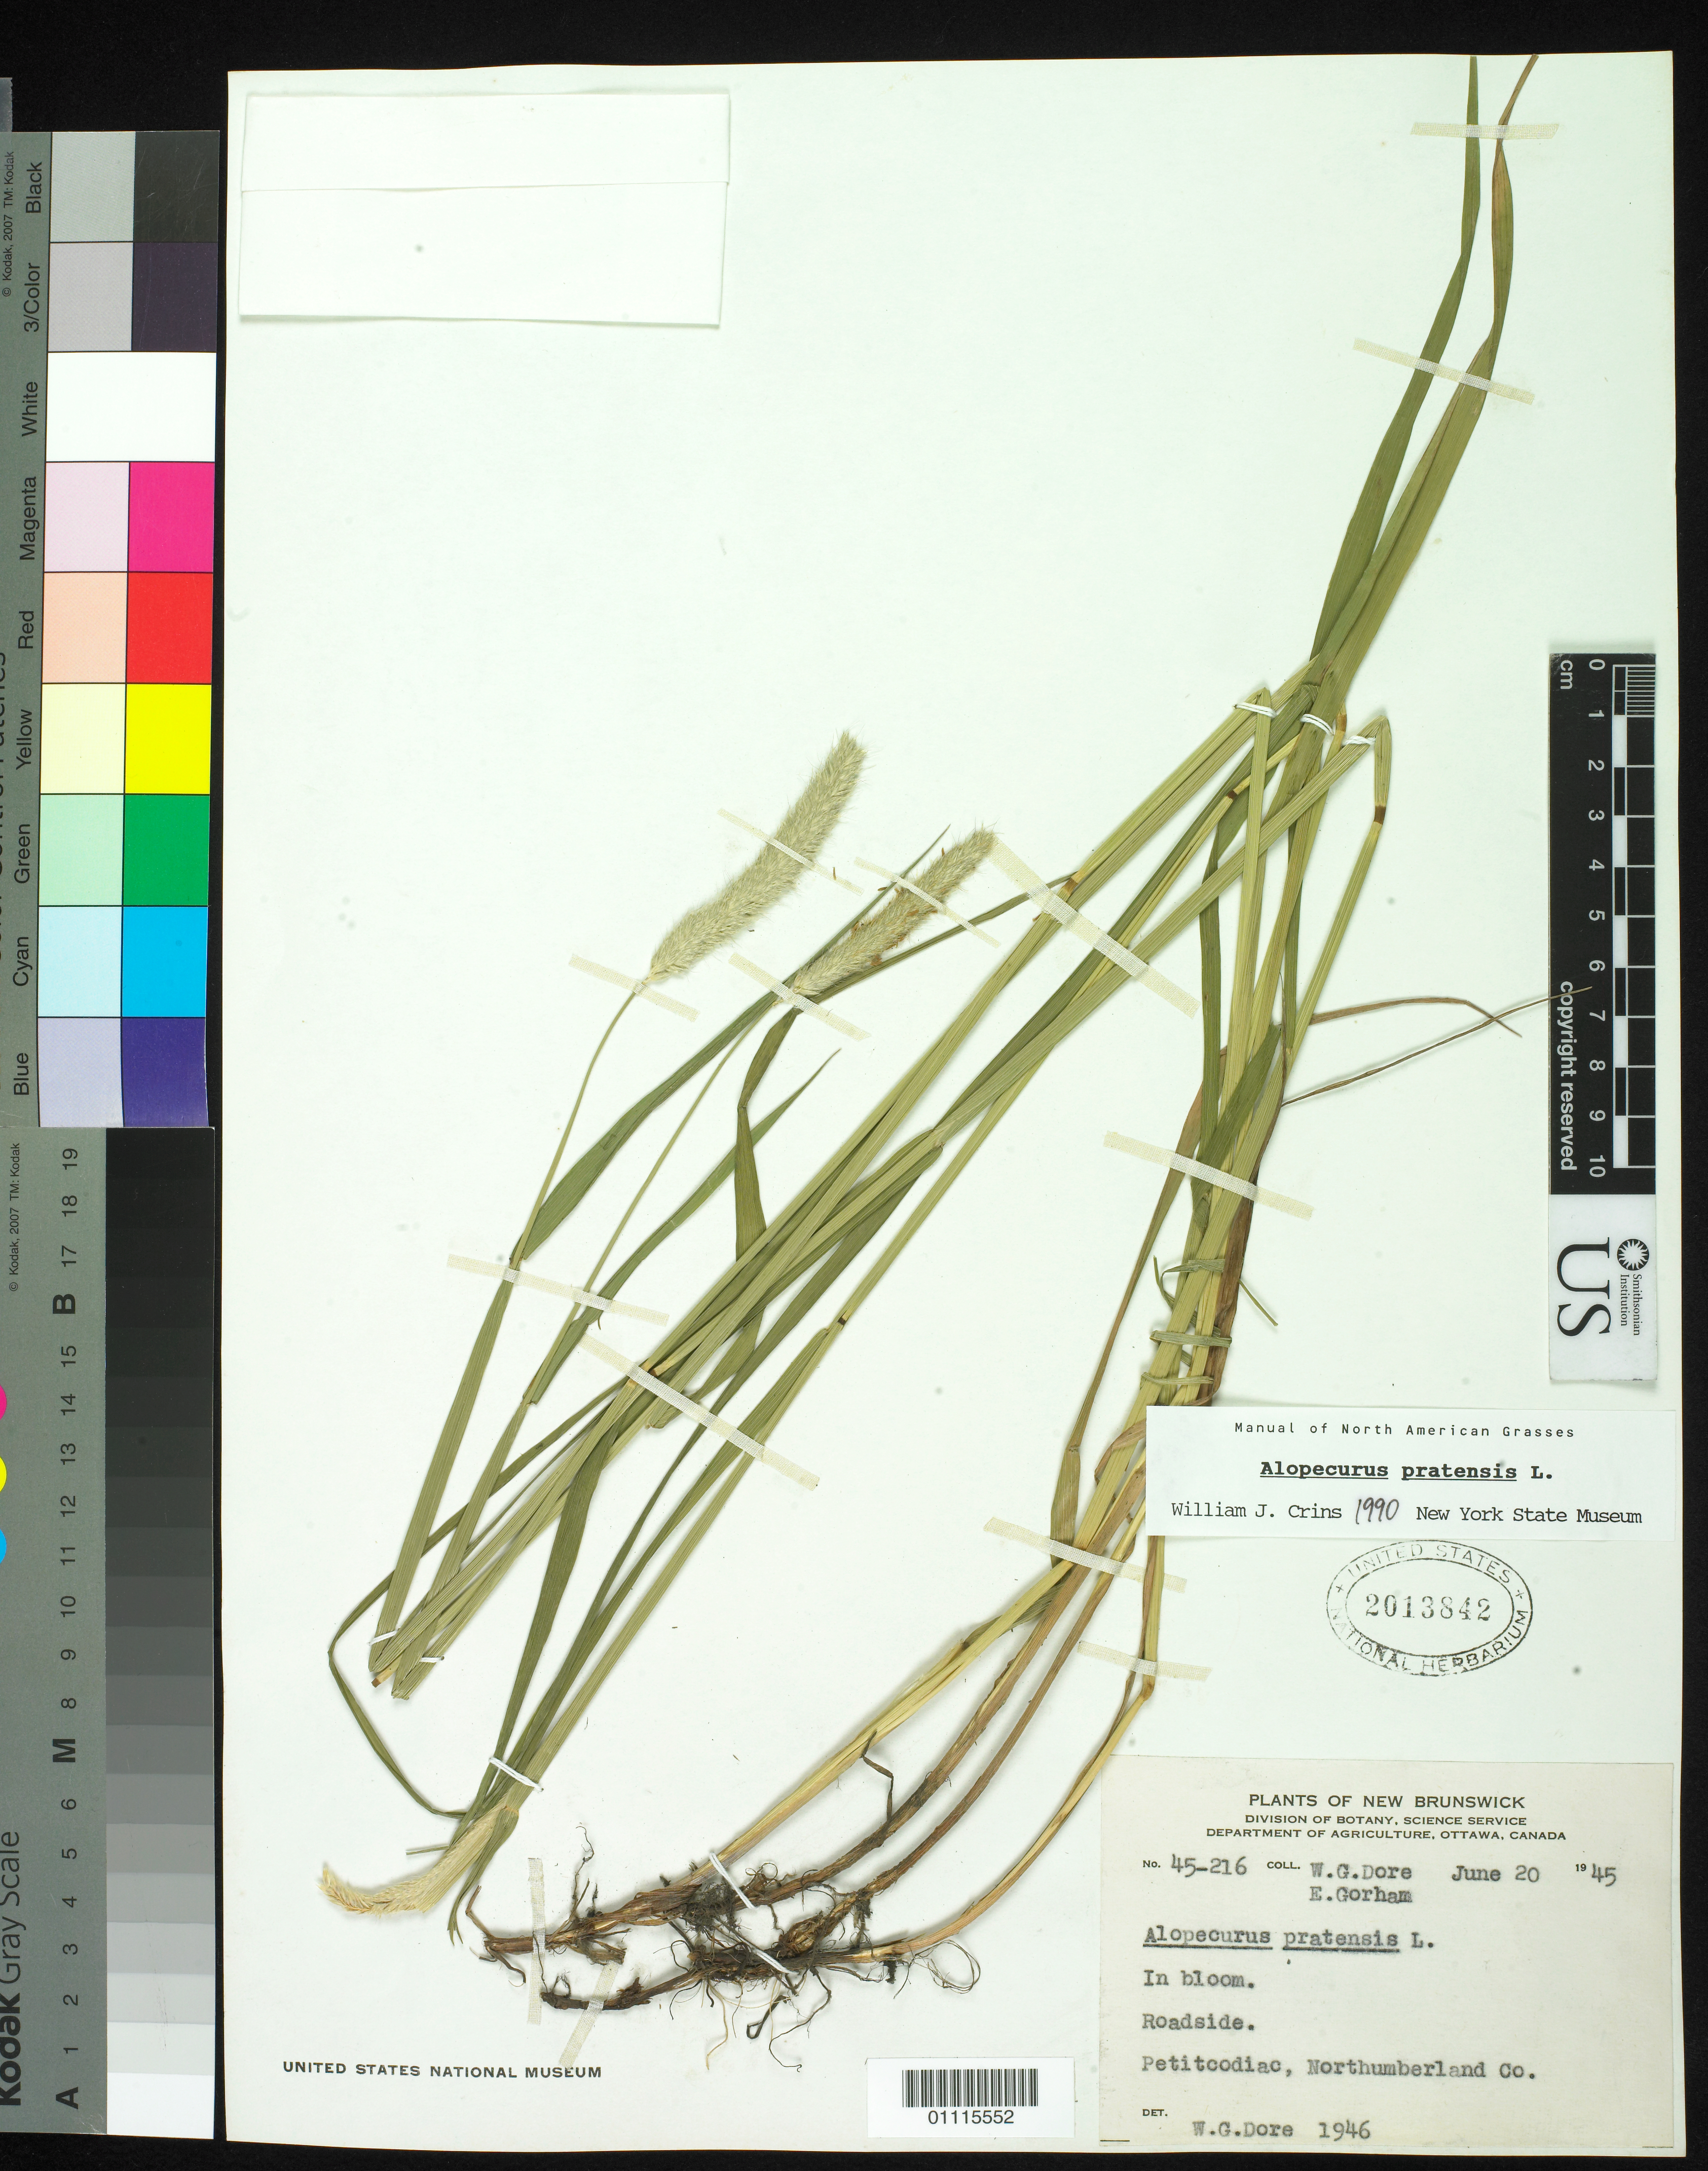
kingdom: Plantae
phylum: Tracheophyta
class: Liliopsida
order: Poales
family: Poaceae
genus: Alopecurus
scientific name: Alopecurus pratensis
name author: L.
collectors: W. Dore & E. Gorham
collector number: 45-216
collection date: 1945-06-20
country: Canada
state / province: New Brunswick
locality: Petitcodiac, Northumberland Co.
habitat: Roadside.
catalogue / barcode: US 2013842